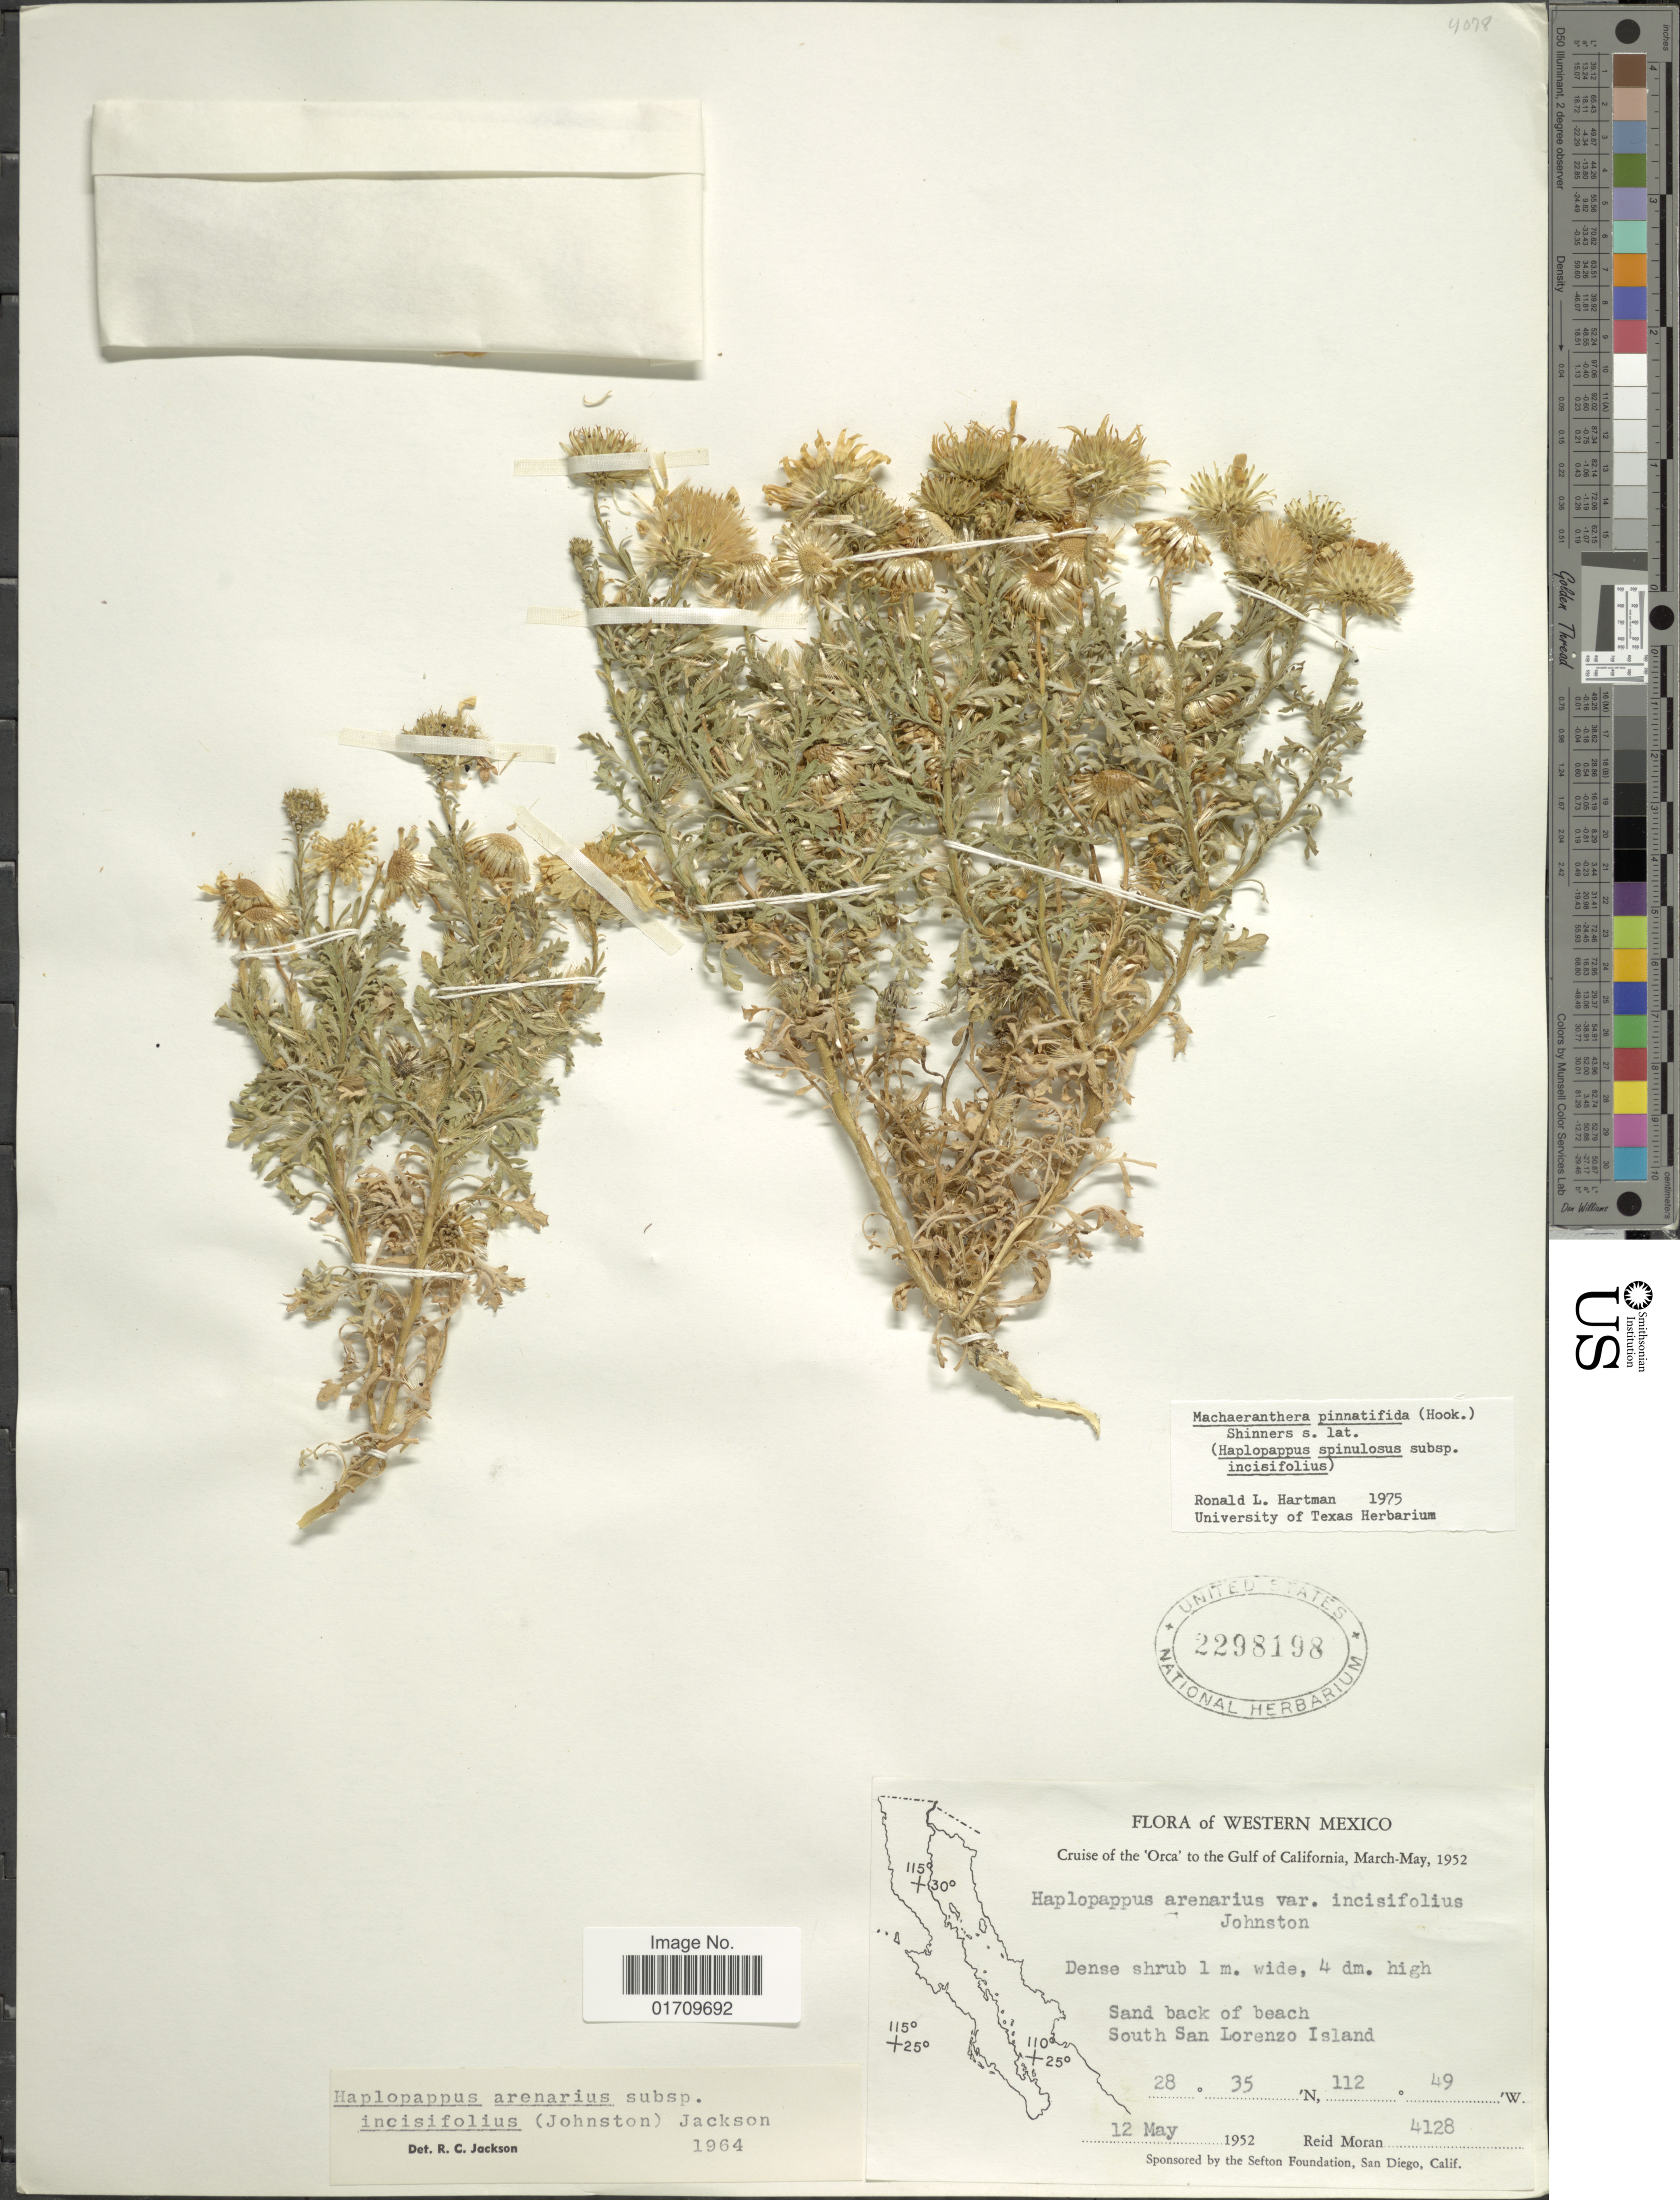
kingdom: Plantae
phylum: Tracheophyta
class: Magnoliopsida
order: Asterales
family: Asteraceae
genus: Machaeranthera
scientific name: Machaeranthera pinnatifida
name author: (Hook.) Shinners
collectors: R. V. Moran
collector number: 4128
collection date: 1952-05-12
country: Mexico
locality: Western Mexico, Gulf of California, beach South San Lorenzo Island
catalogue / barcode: US 2298198